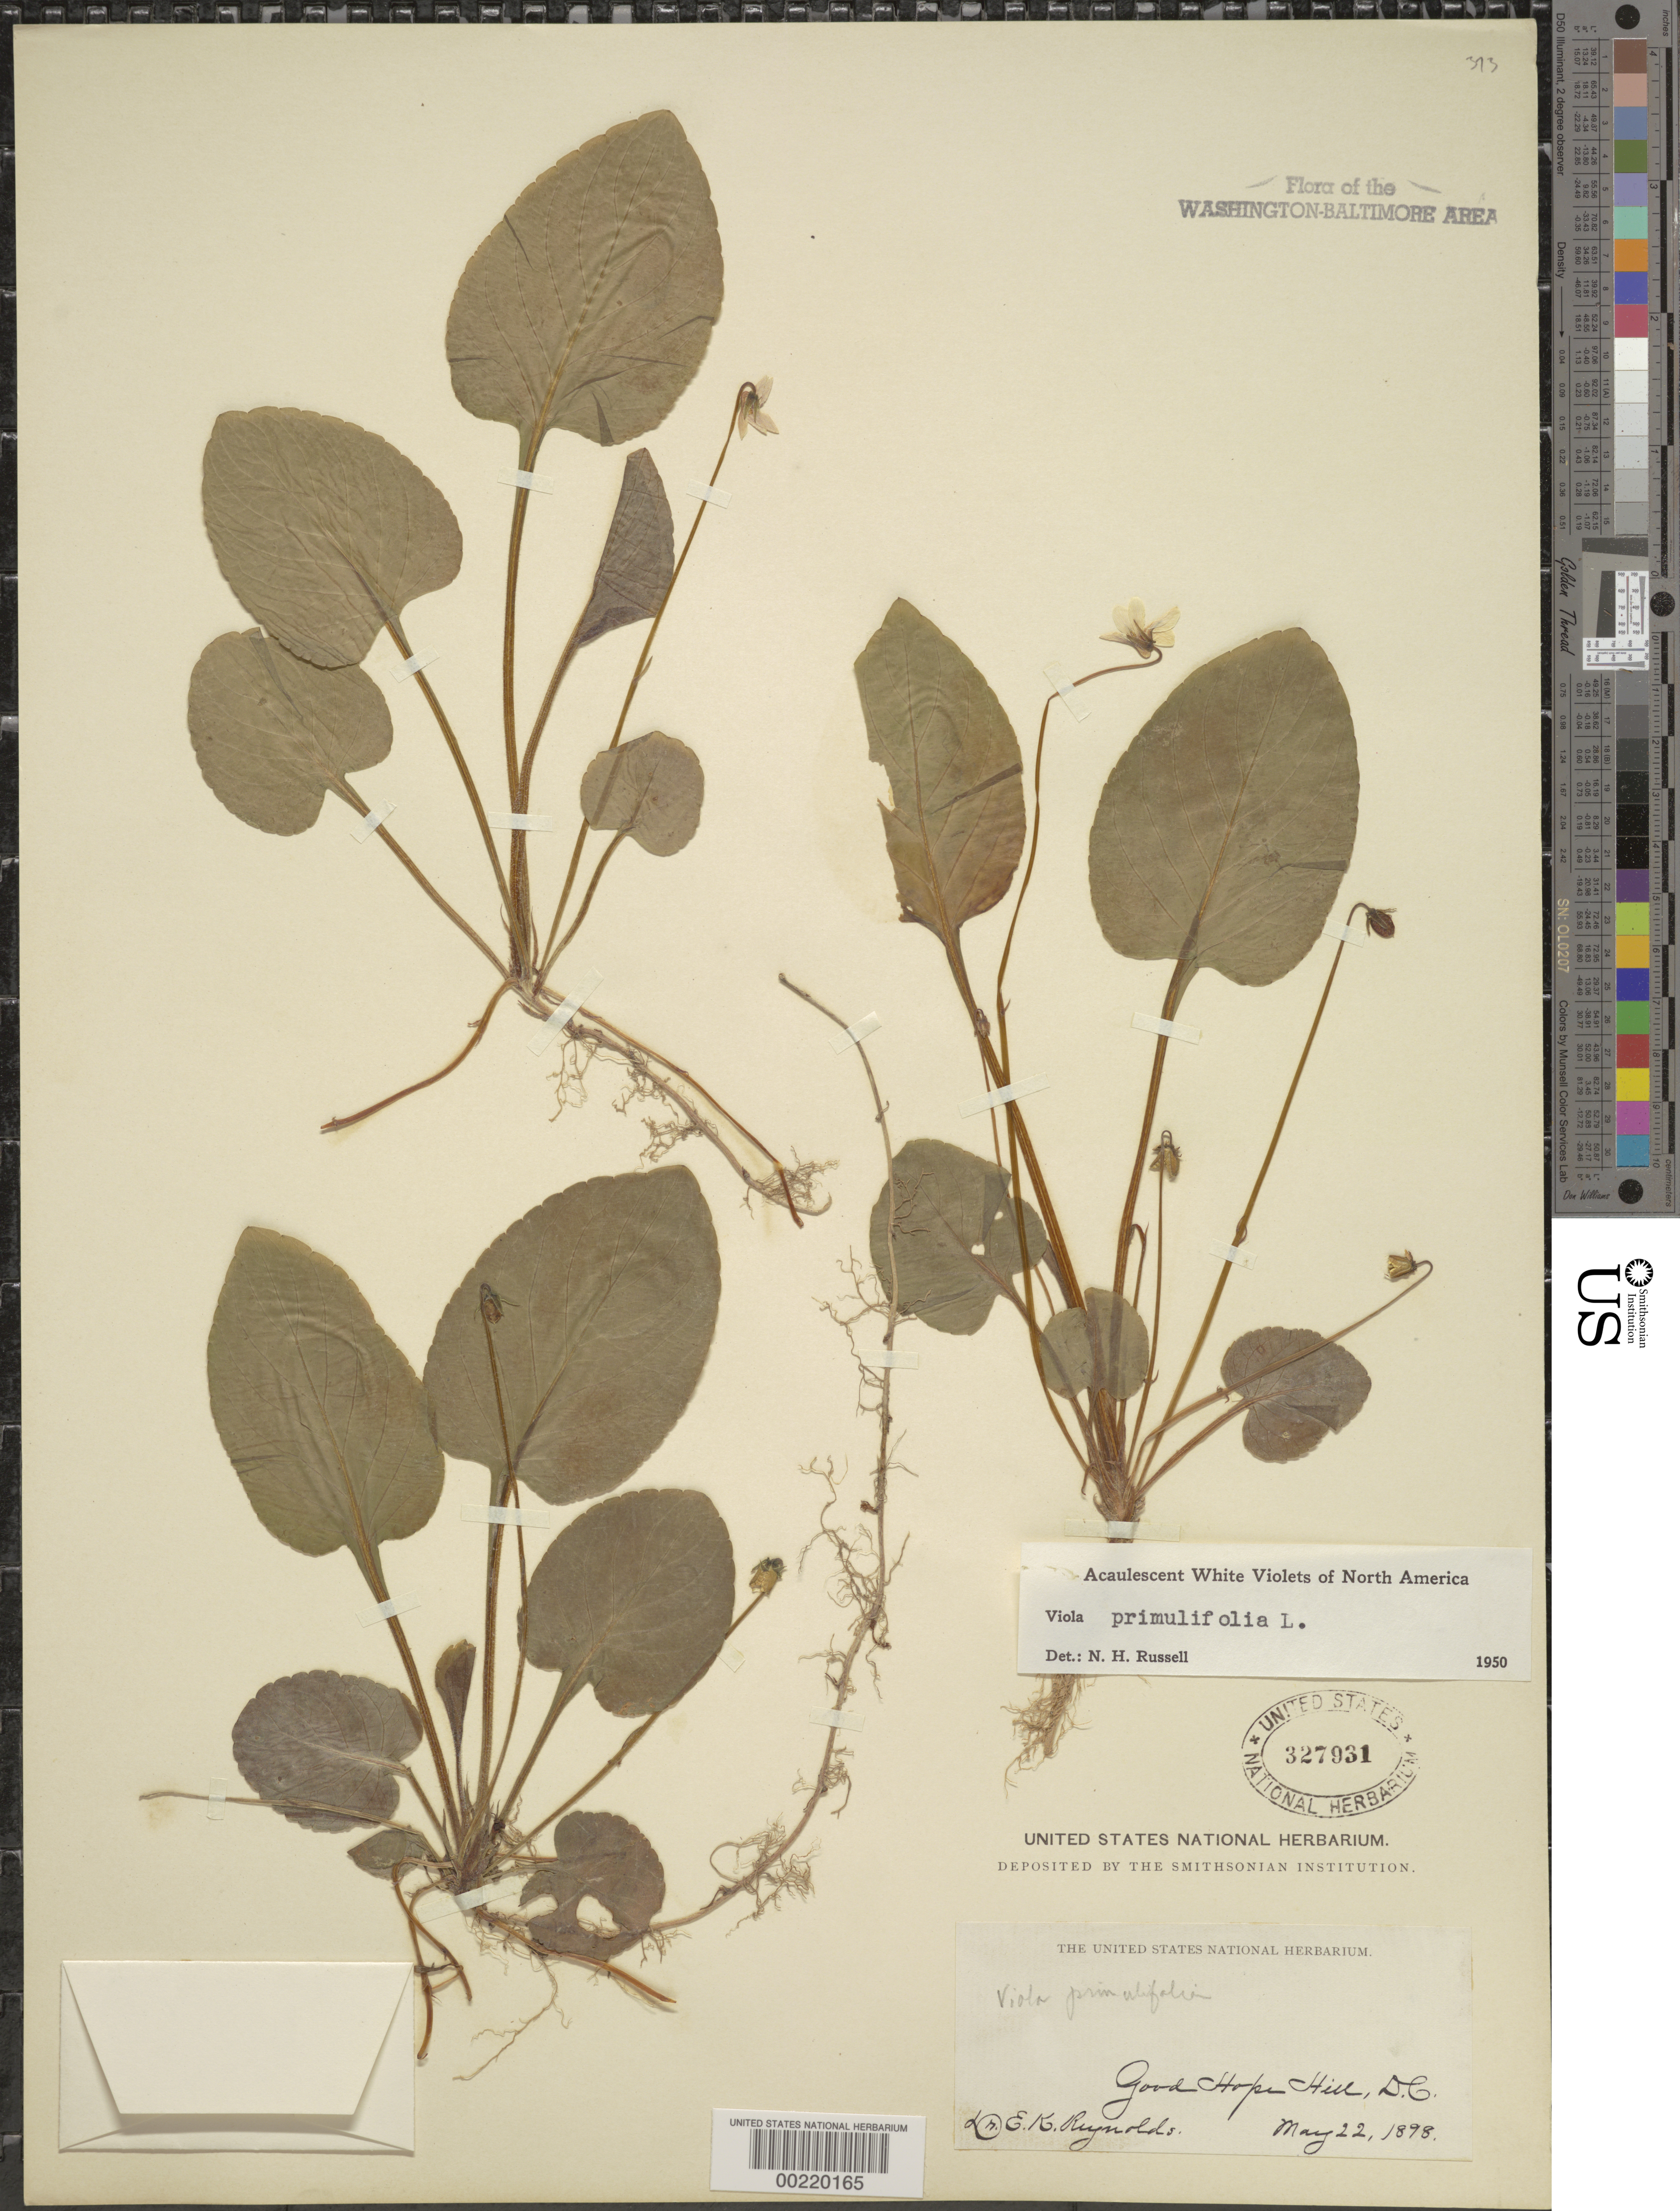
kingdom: Plantae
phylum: Tracheophyta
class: Magnoliopsida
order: Malpighiales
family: Violaceae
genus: Viola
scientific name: Viola primulifolia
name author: L.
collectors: E. Reynolds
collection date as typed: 22 May 1898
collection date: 1898-05-22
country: United States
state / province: District of Columbia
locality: Good Hope Hill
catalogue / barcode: US 327931